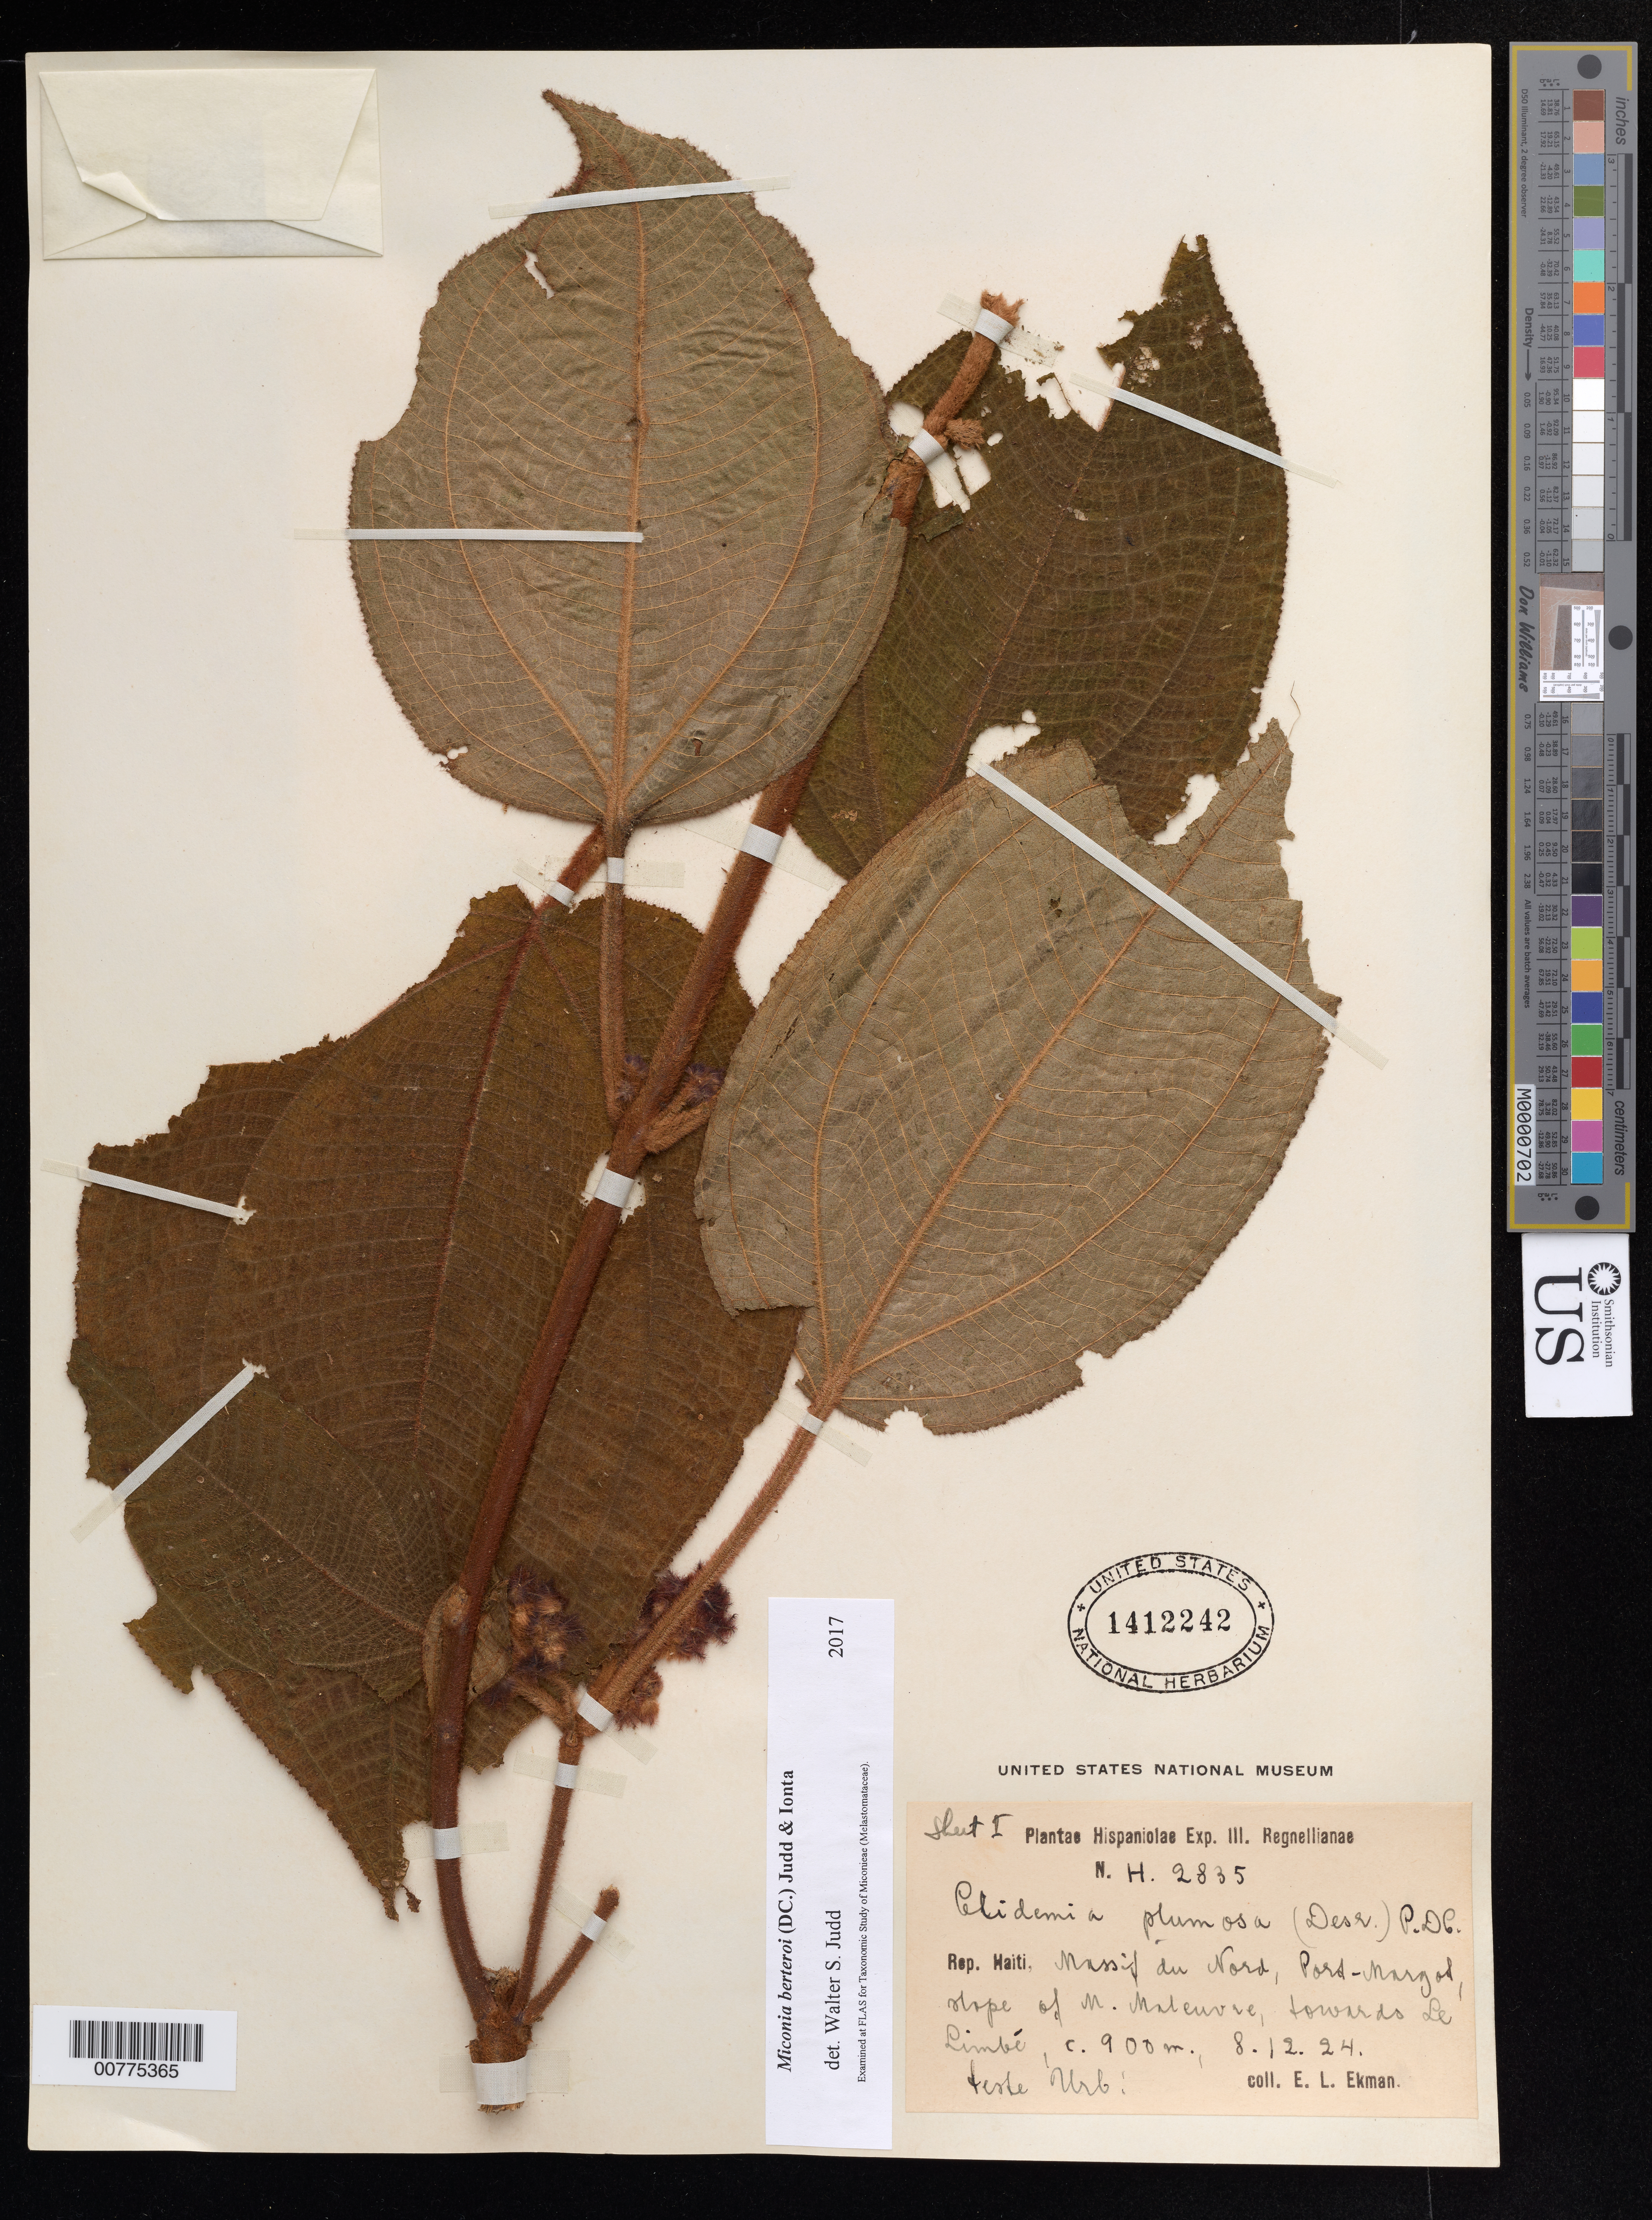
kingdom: Plantae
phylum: Tracheophyta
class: Magnoliopsida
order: Myrtales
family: Melastomataceae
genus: Miconia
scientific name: Miconia berteroi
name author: (DC.) Judd & Ionta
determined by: Judd, Walter S.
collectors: E. L. Ekman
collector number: H 2835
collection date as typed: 08 Dec 1924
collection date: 1924-12-08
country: Haiti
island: Hispaniola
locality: Massif du Nord, Port Margot, slope of M. Maleuvre, towards Le Limbé.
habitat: Slope.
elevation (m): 900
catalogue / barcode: US 1412244